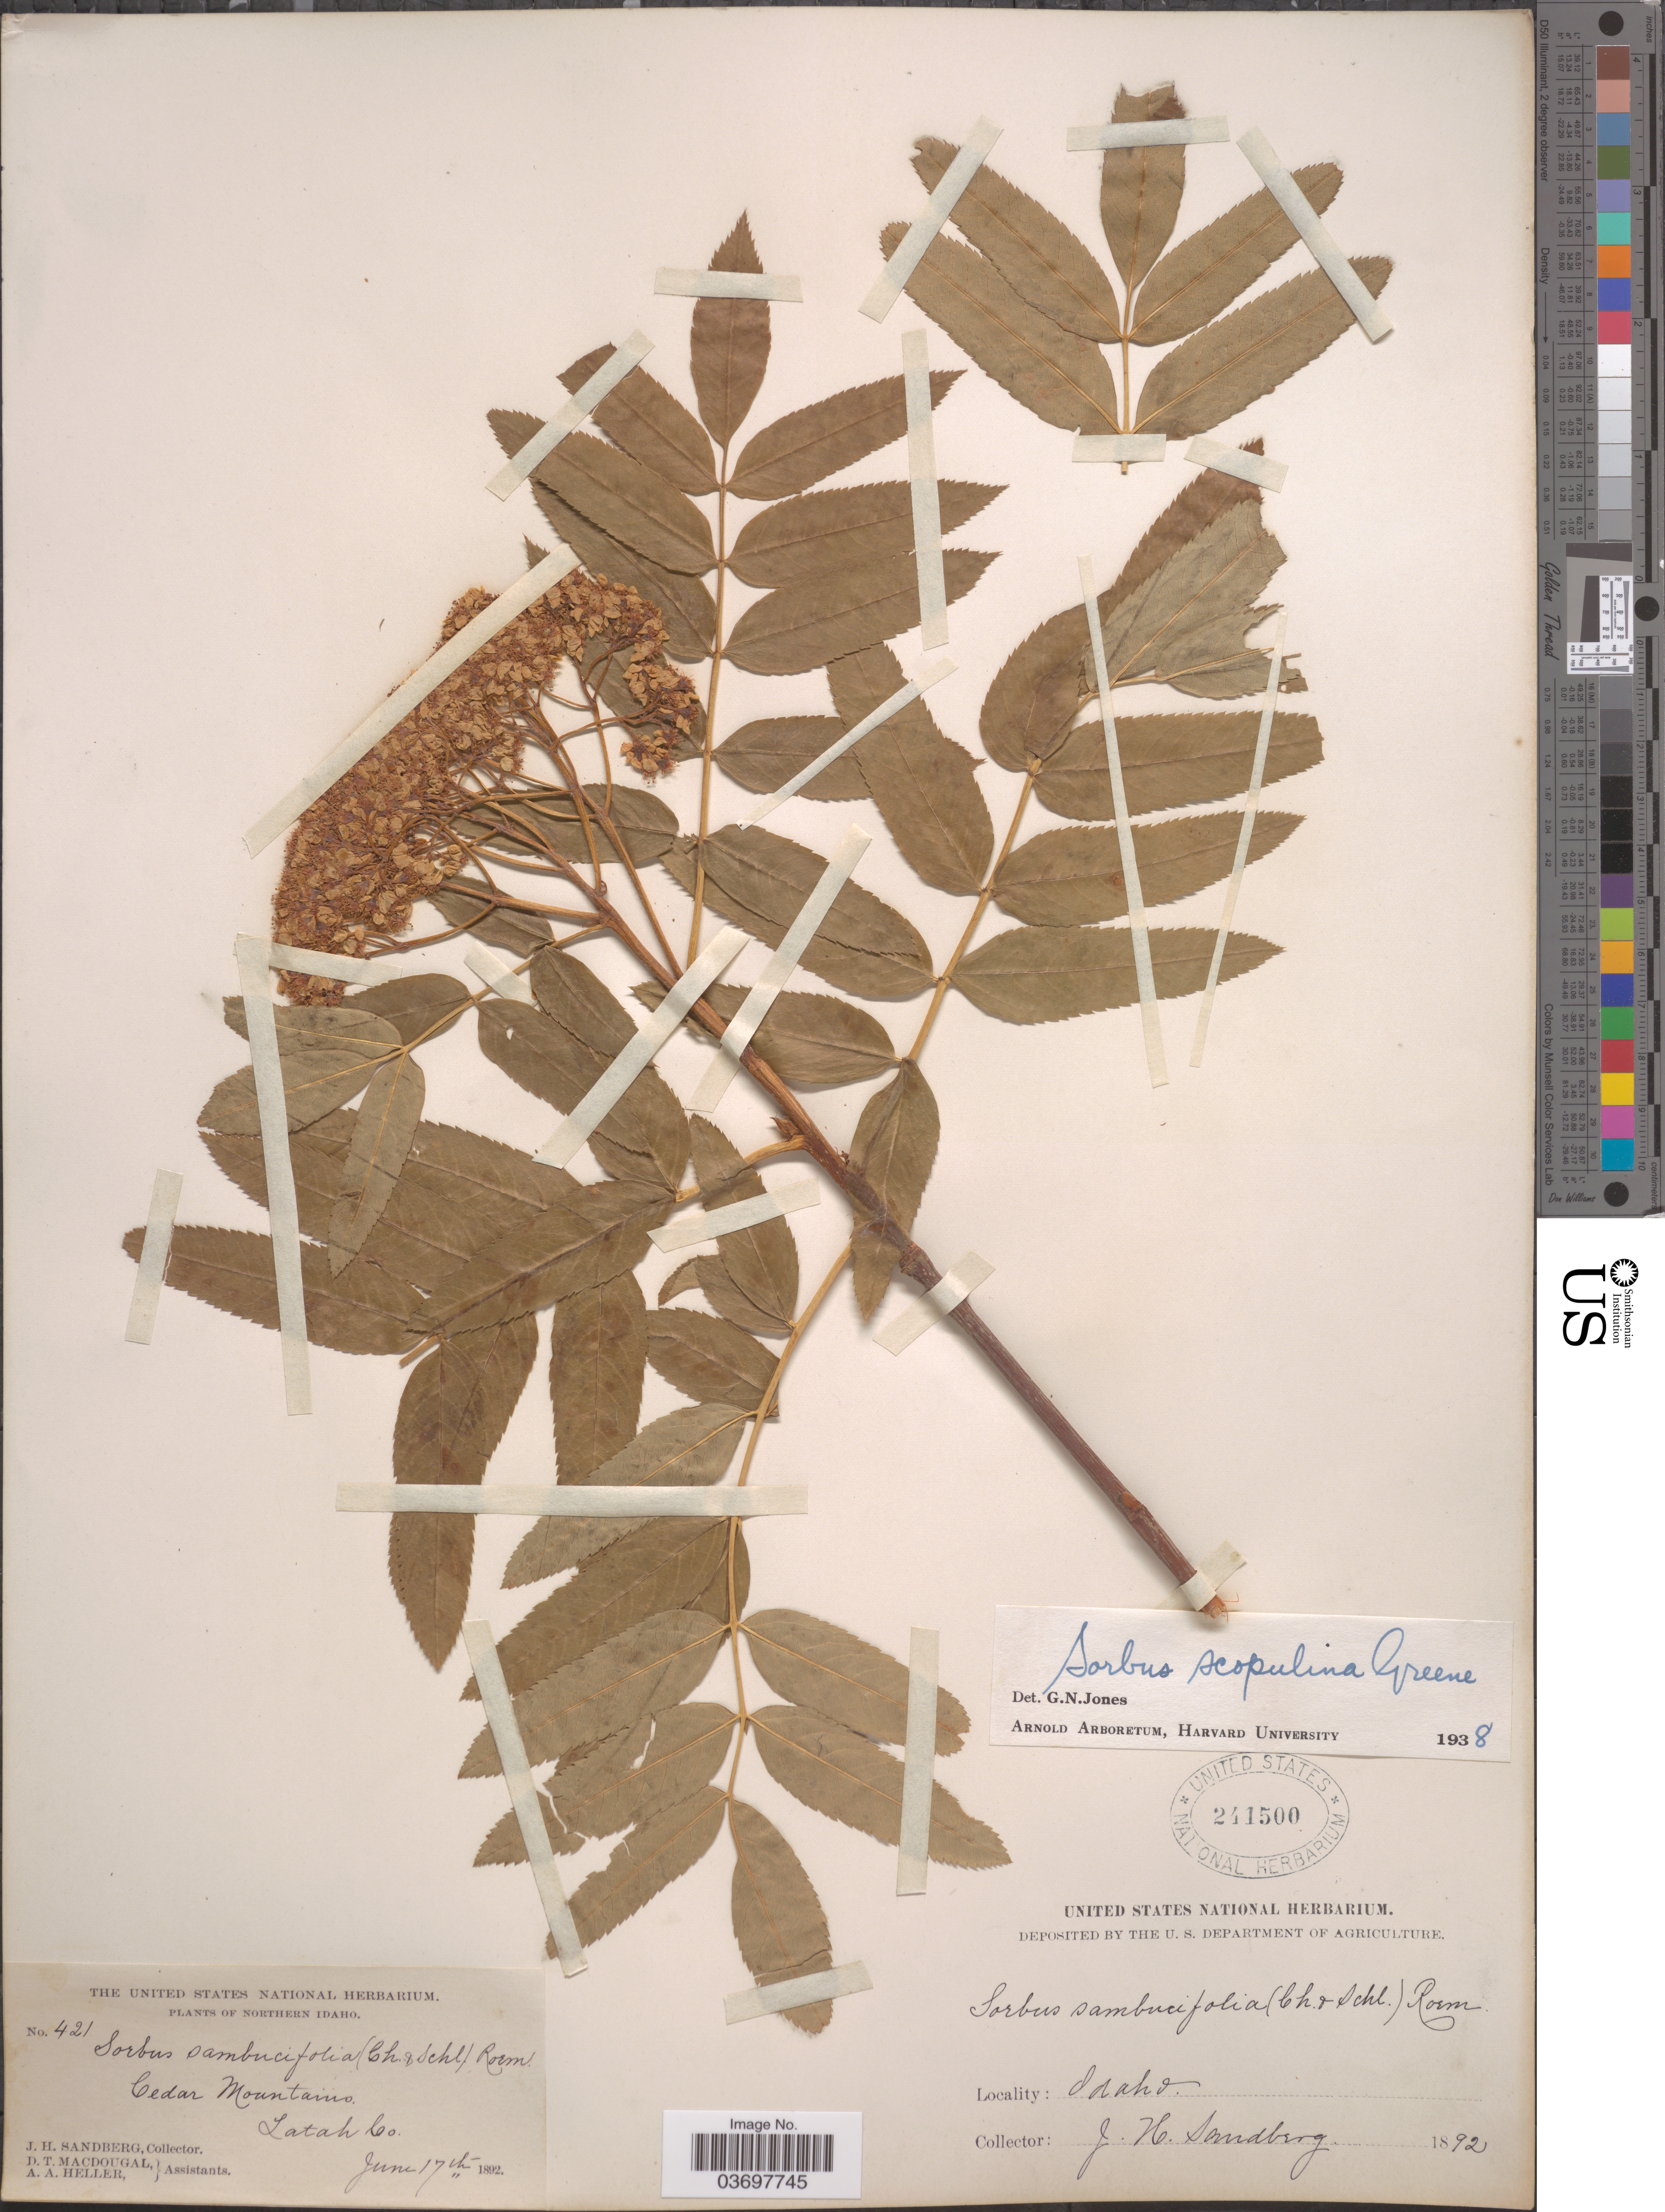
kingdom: Plantae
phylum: Tracheophyta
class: Magnoliopsida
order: Rosales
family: Rosaceae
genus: Sorbus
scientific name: Sorbus scopulina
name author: Greene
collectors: J. H. Sandberg, D. T. MacDougal & A. A. Heller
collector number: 421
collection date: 1892-06-17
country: United States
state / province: Idaho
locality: Northern Idaho. Cedar Mountains, Latah Co.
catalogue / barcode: US 211500